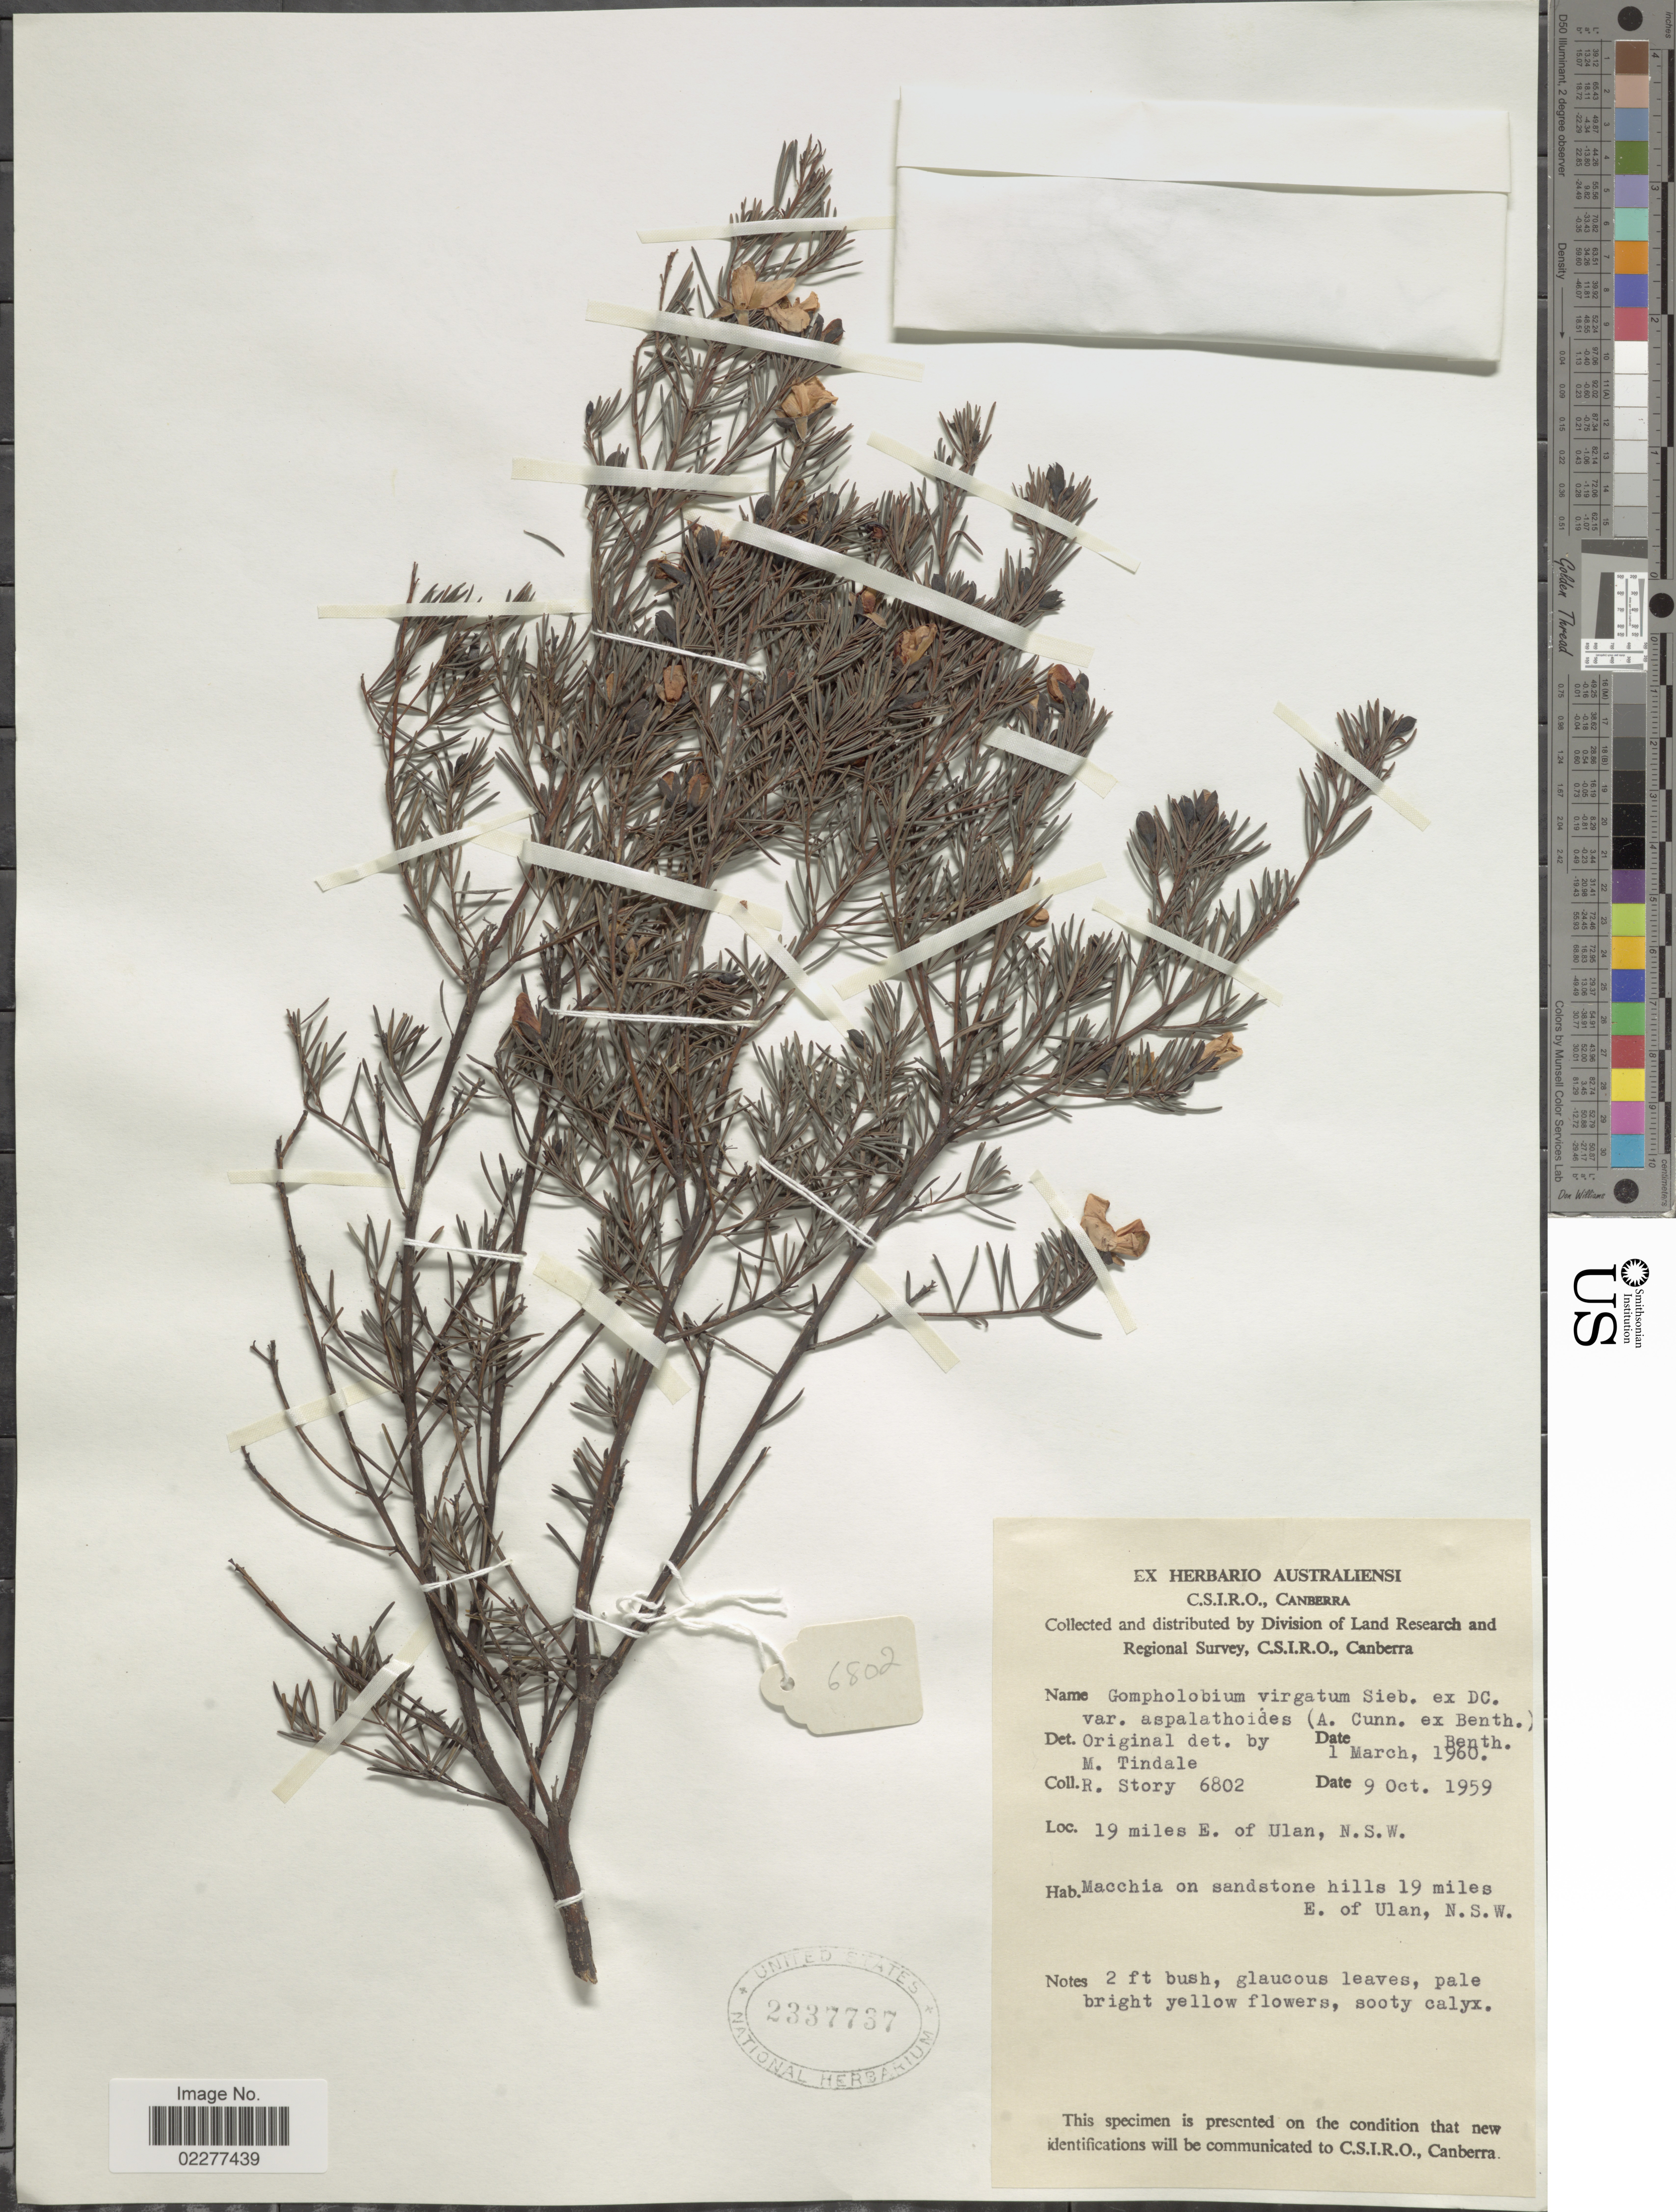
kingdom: Plantae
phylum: Tracheophyta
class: Magnoliopsida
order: Fabales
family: Fabaceae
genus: Gompholobium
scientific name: Gompholobium virgatum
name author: DC.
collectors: R. Story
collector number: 6802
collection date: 1959-10-09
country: Australia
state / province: New South Wales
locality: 19 miles E of Ulan, Macchia on sandstone hills 19 miles E of Ulan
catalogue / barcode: US 2337737